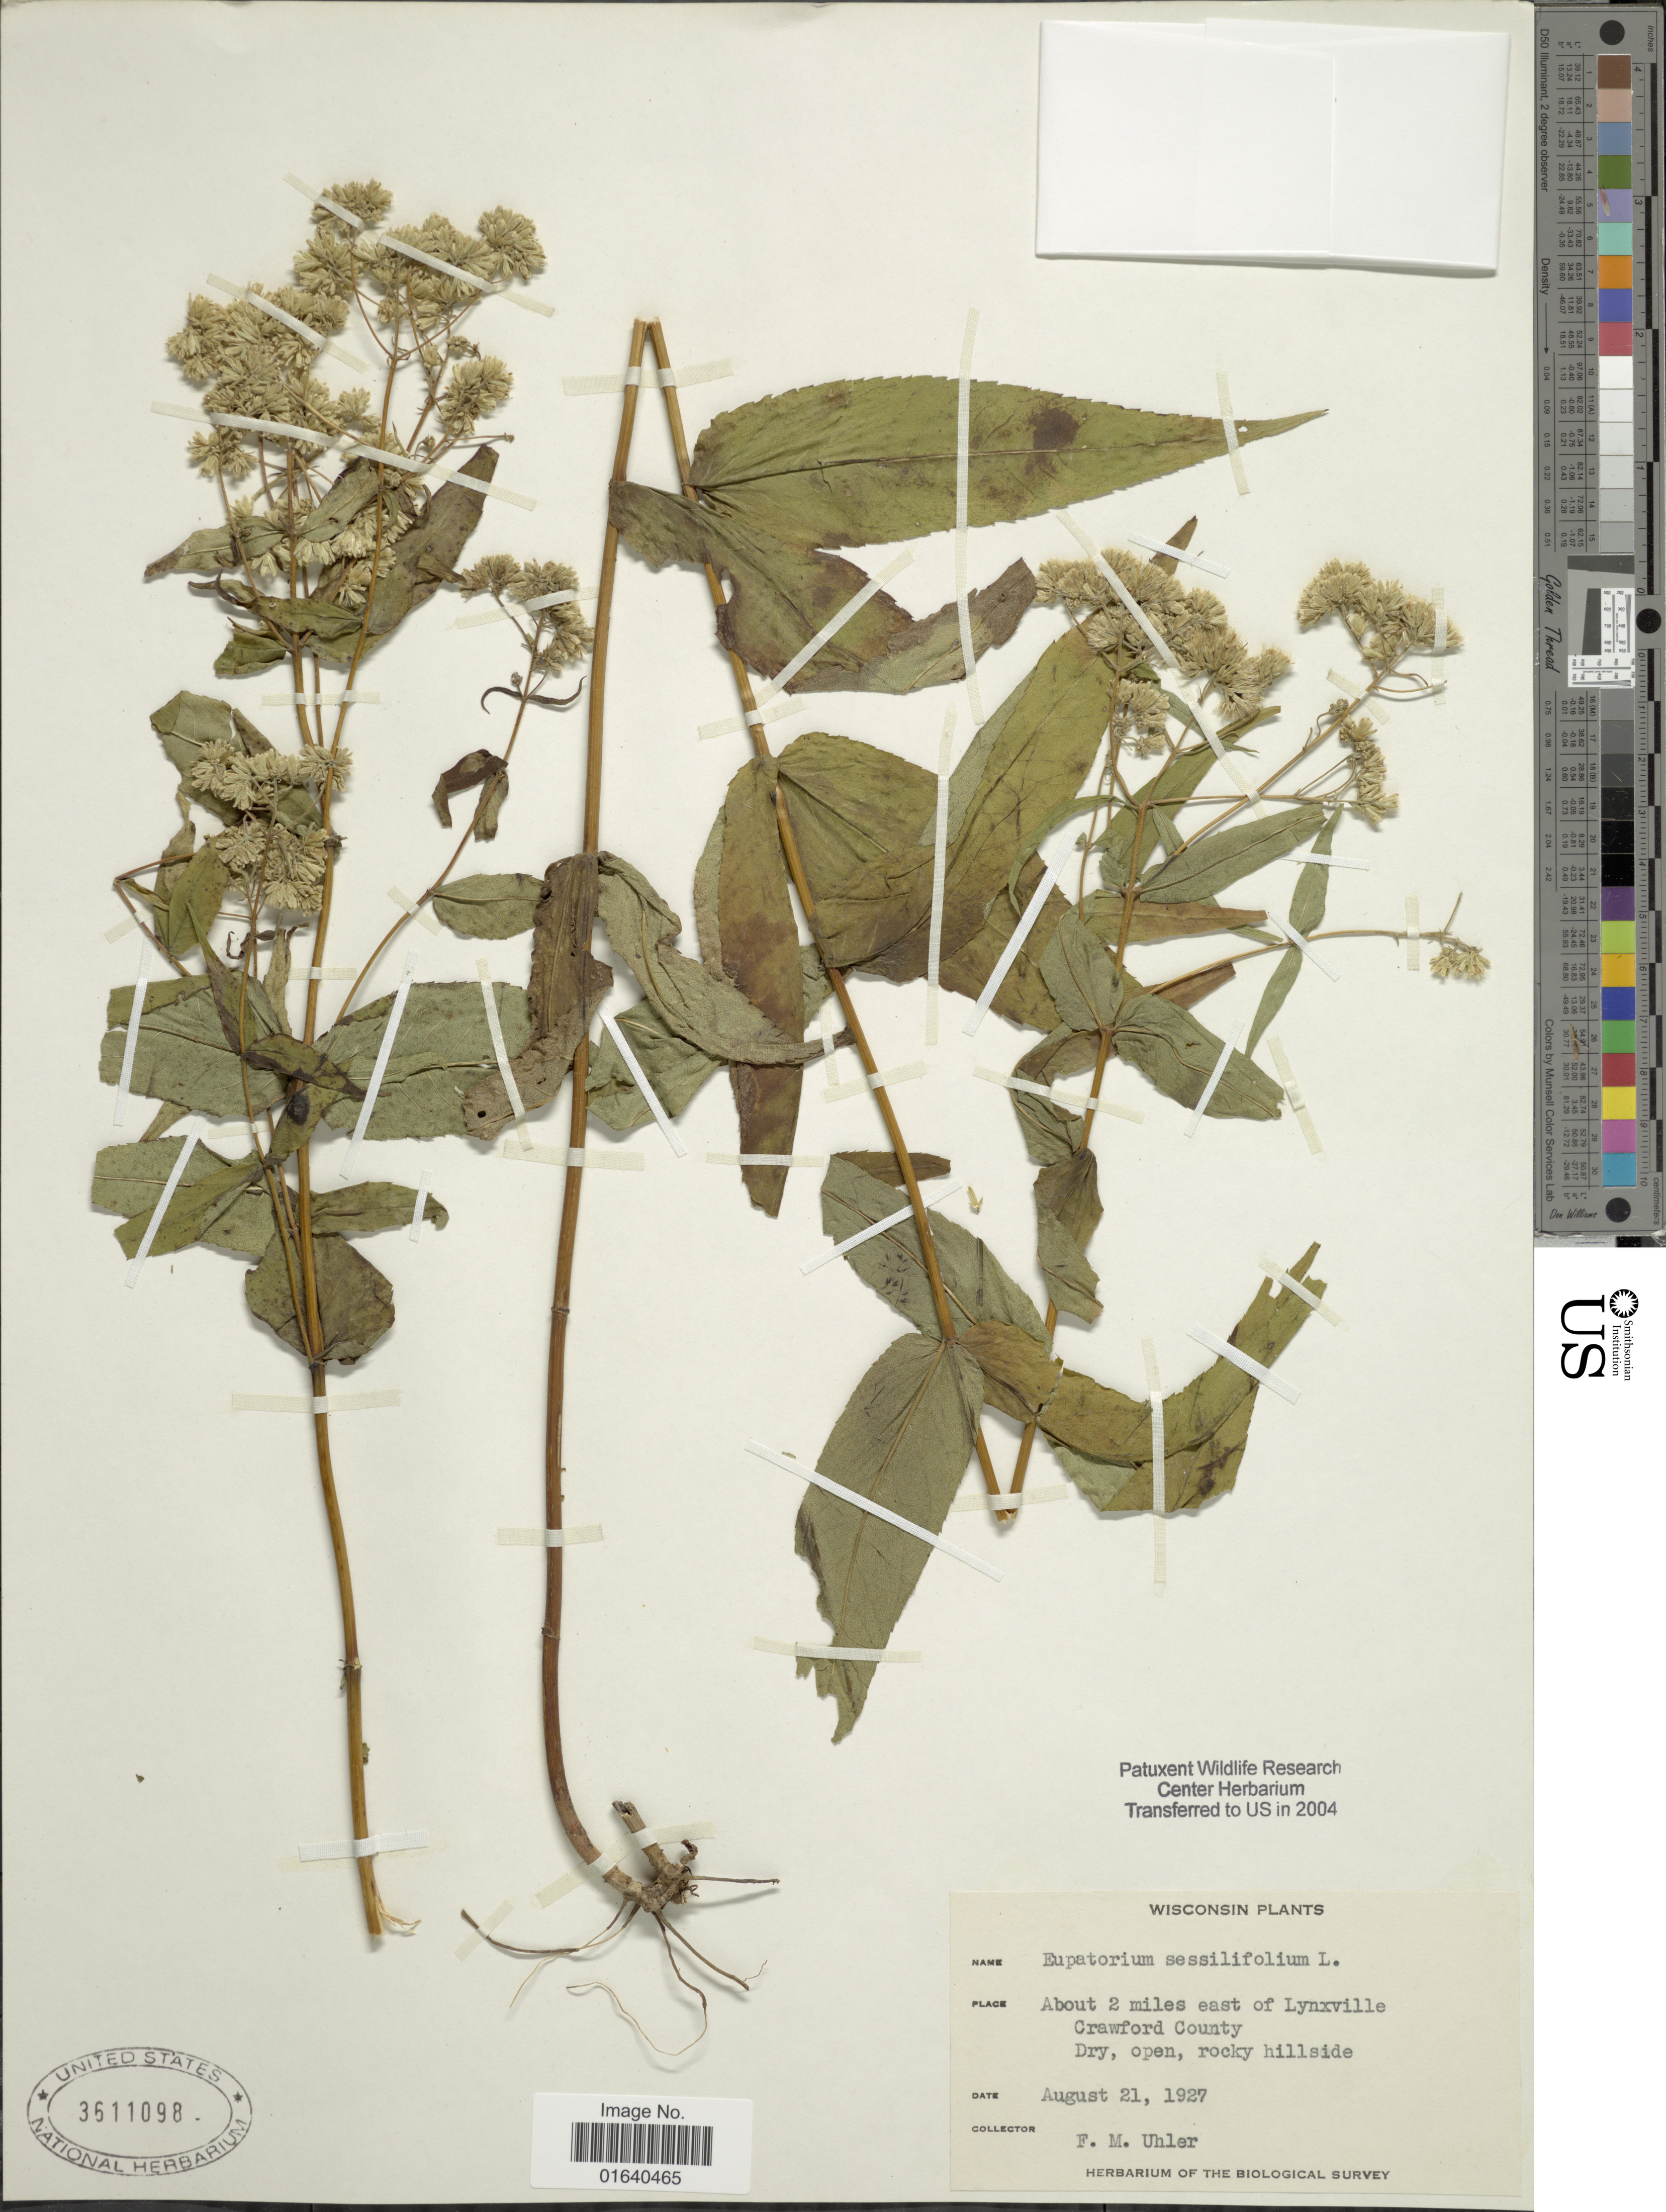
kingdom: Plantae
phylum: Tracheophyta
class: Magnoliopsida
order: Asterales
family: Asteraceae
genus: Eupatorium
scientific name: Eupatorium sessilifolium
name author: L.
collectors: F. M. Uhler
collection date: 1927-08-21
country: United States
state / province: Wisconsin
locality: About 2 miles east of Lunxville Vrawford County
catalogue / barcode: US 3611098